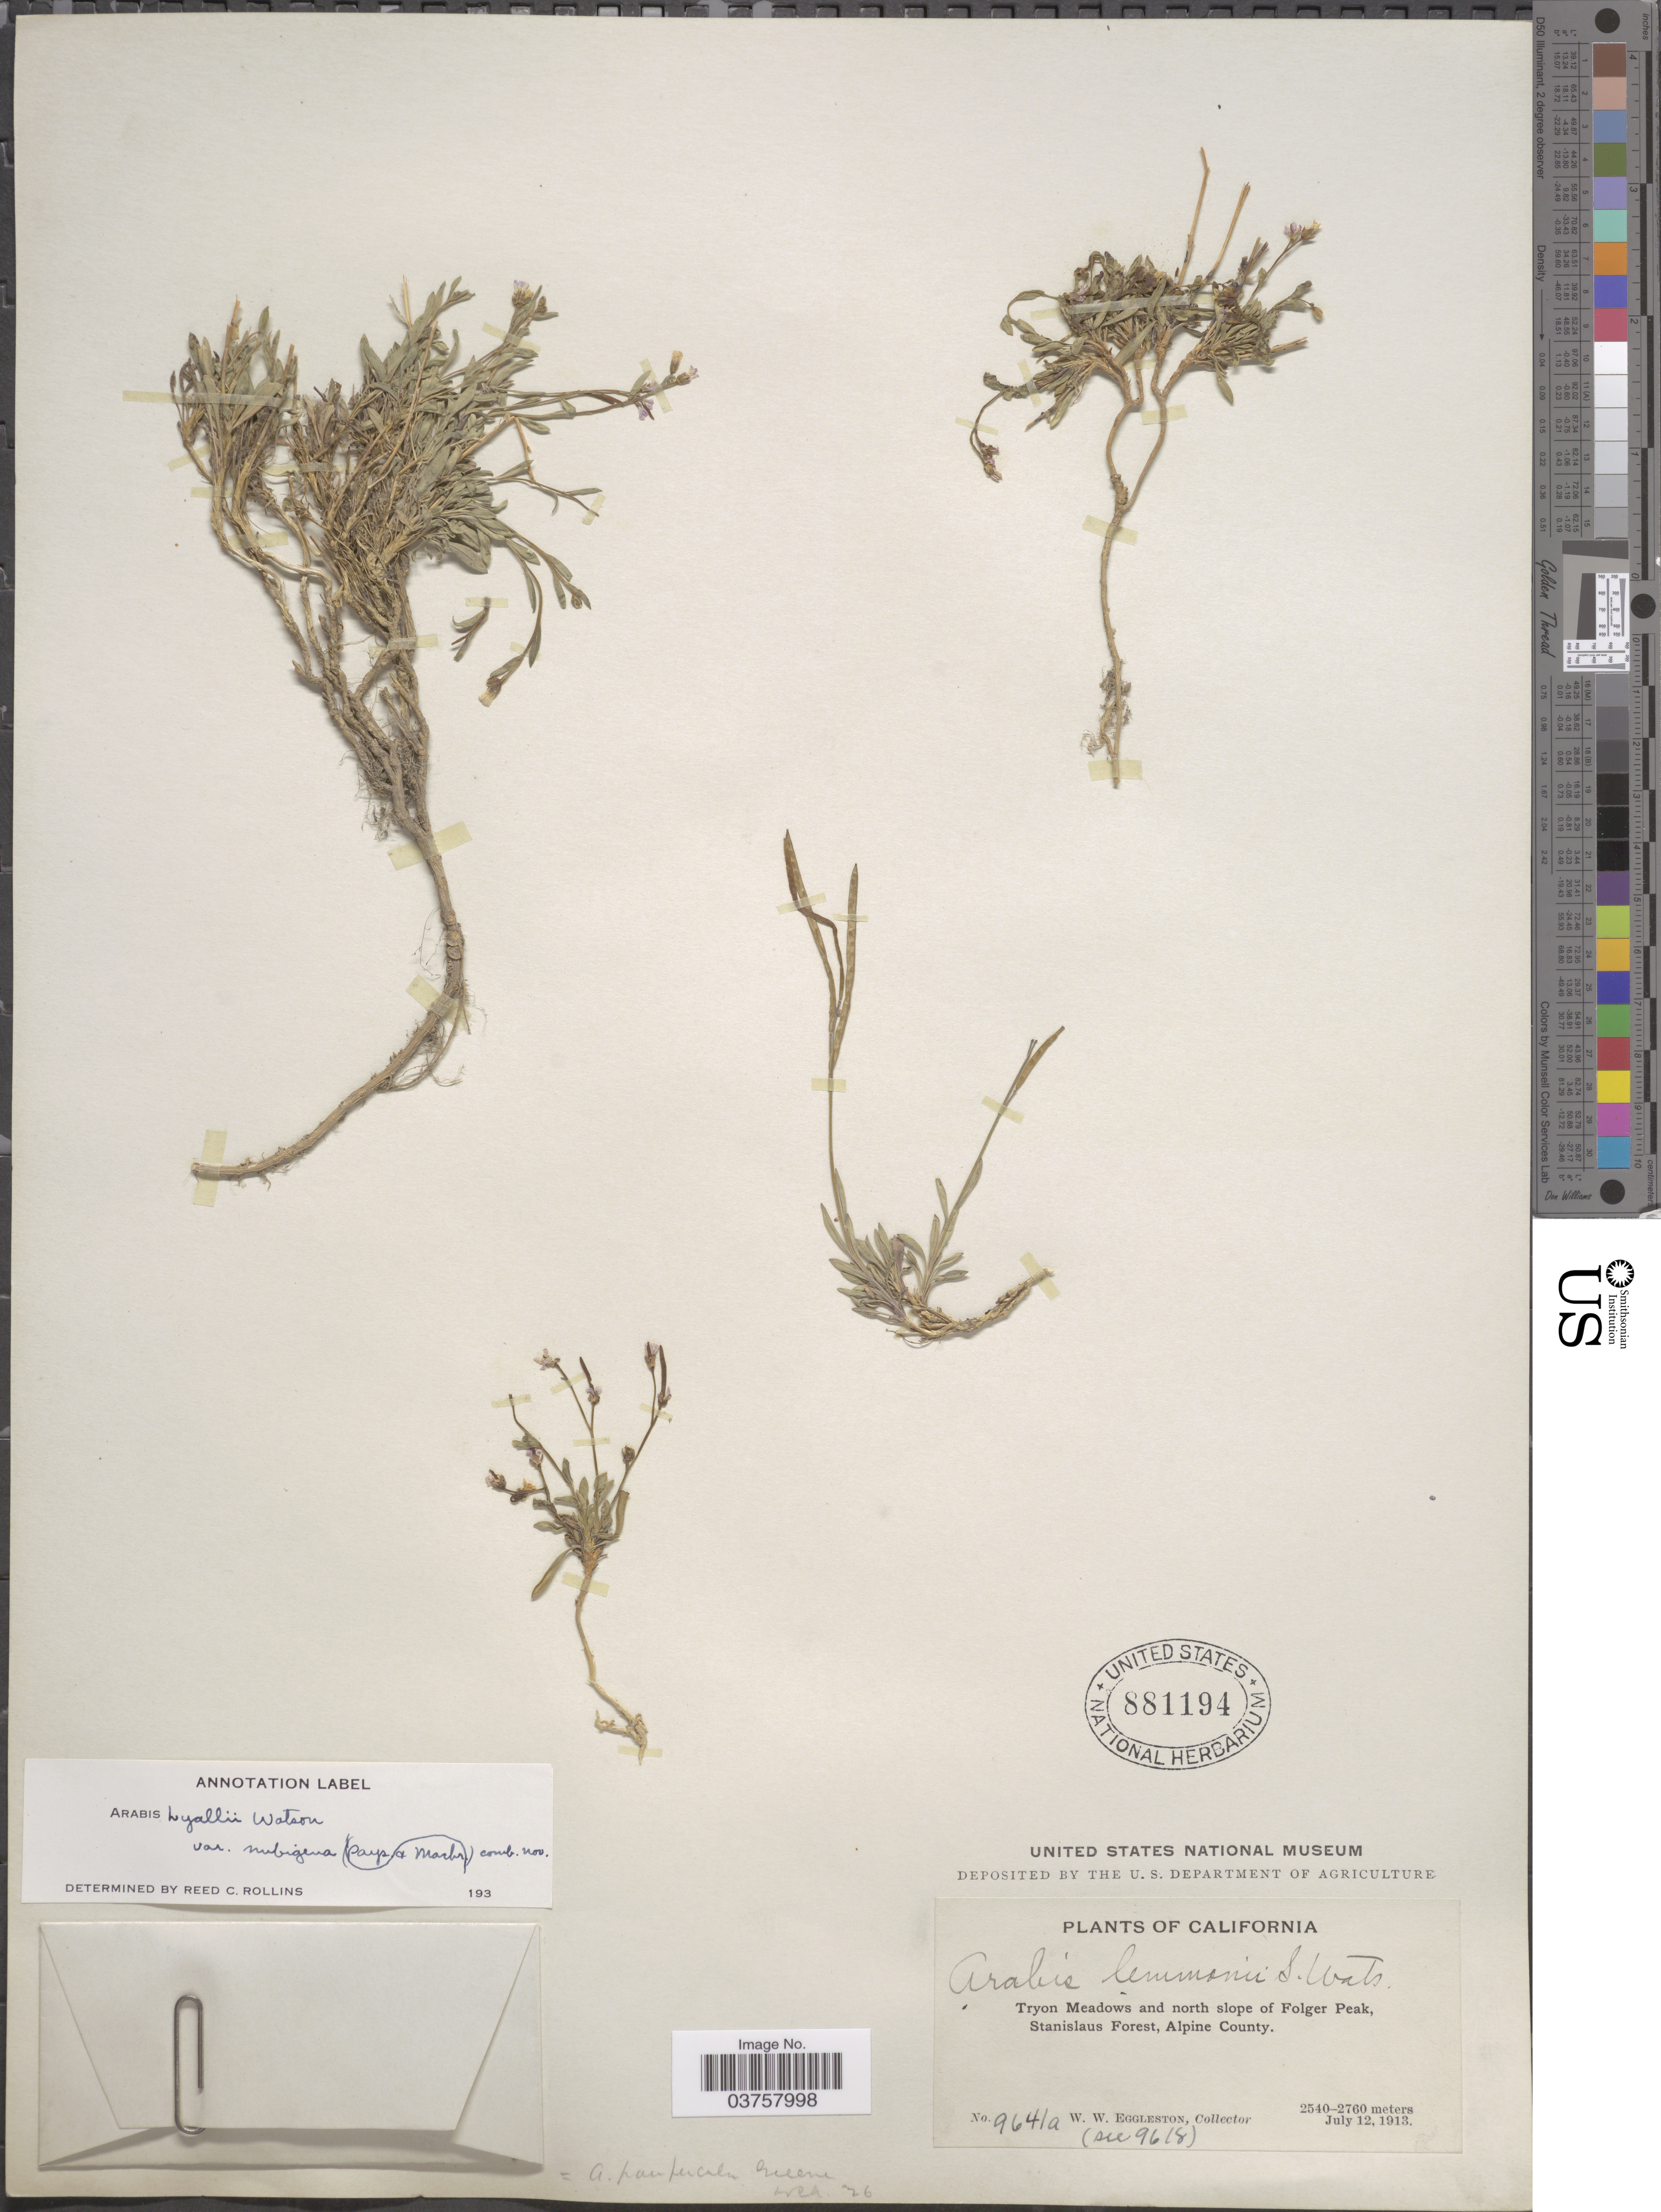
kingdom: Plantae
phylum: Tracheophyta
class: Magnoliopsida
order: Brassicales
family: Brassicaceae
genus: Arabis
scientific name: Arabis lyallii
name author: S. Watson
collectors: W. W. Eggleston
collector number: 9641a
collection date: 1913-07-12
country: United States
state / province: California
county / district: Alpine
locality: Tryon Meadows and north slope of Folger Peak, Stanislaus Forest, Alpine County.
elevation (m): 2540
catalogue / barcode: US 881194